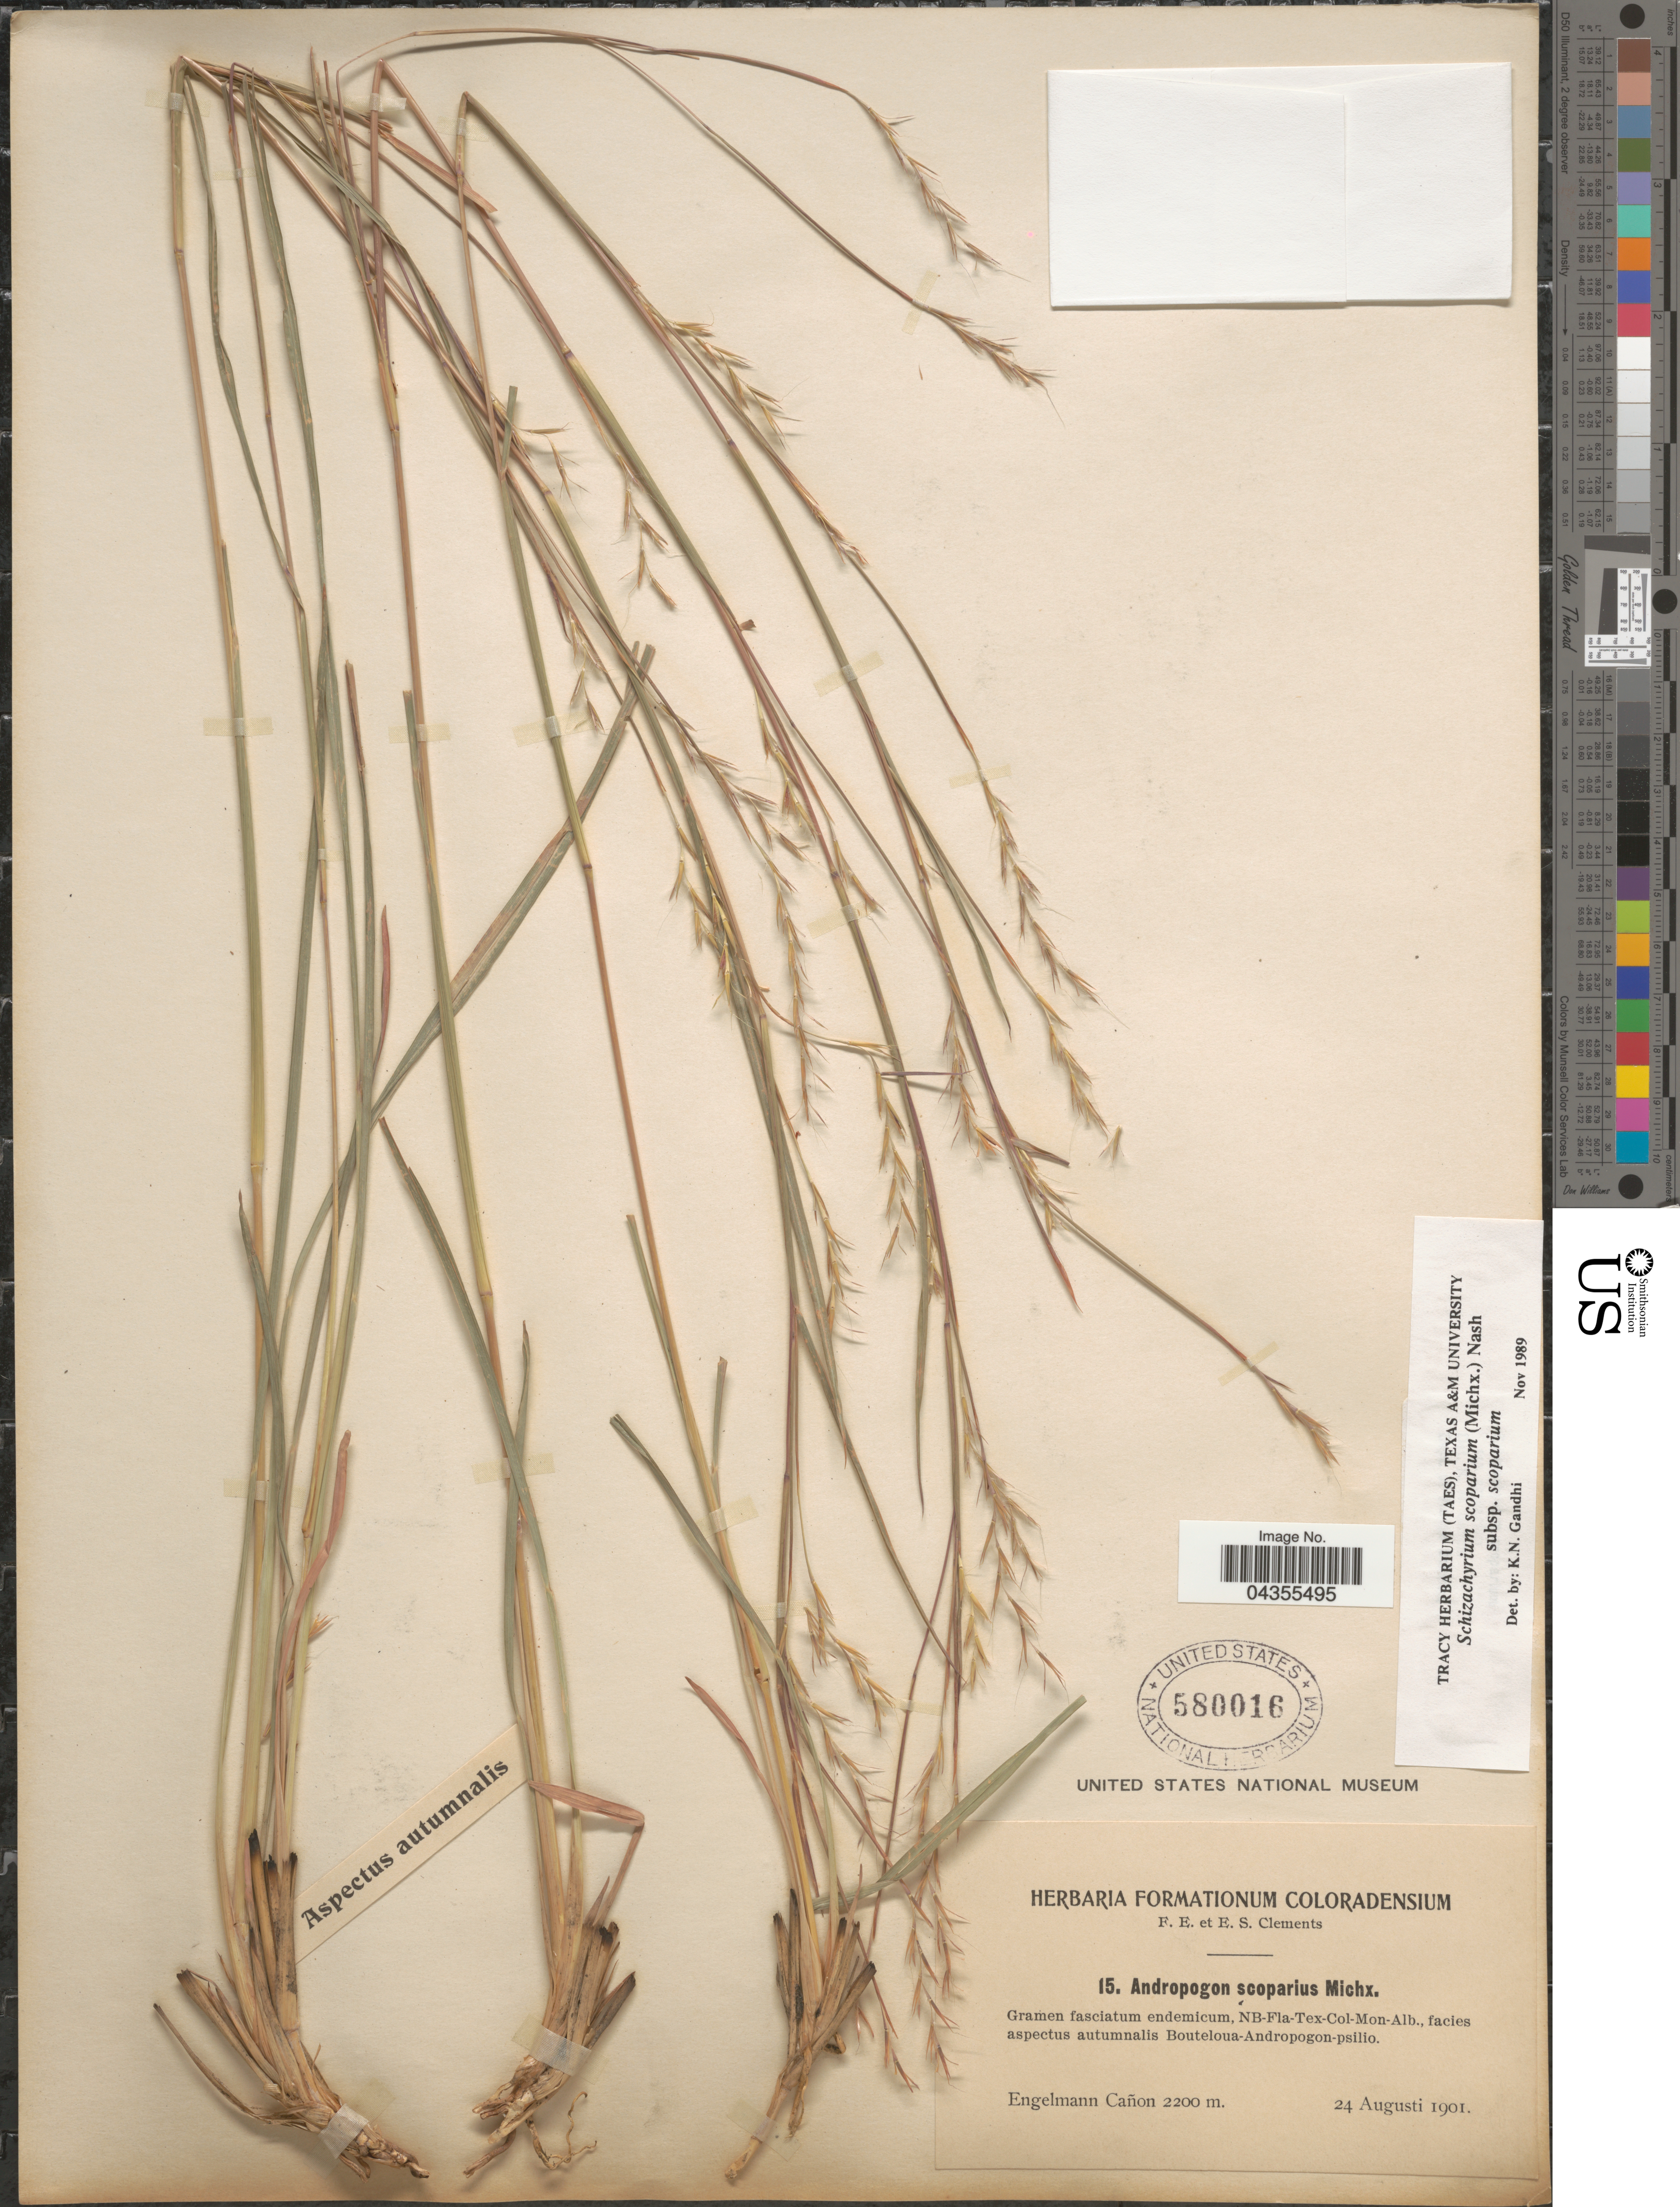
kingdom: Plantae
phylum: Tracheophyta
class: Liliopsida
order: Poales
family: Poaceae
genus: Schizachyrium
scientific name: Schizachyrium scoparium var. scoparium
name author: (Michx.) Nash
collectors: F. E. Clements & E. S. Clements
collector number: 15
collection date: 1901-08-24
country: United States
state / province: Colorado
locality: Engelmann Cañon.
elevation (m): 2200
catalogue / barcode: US 580016